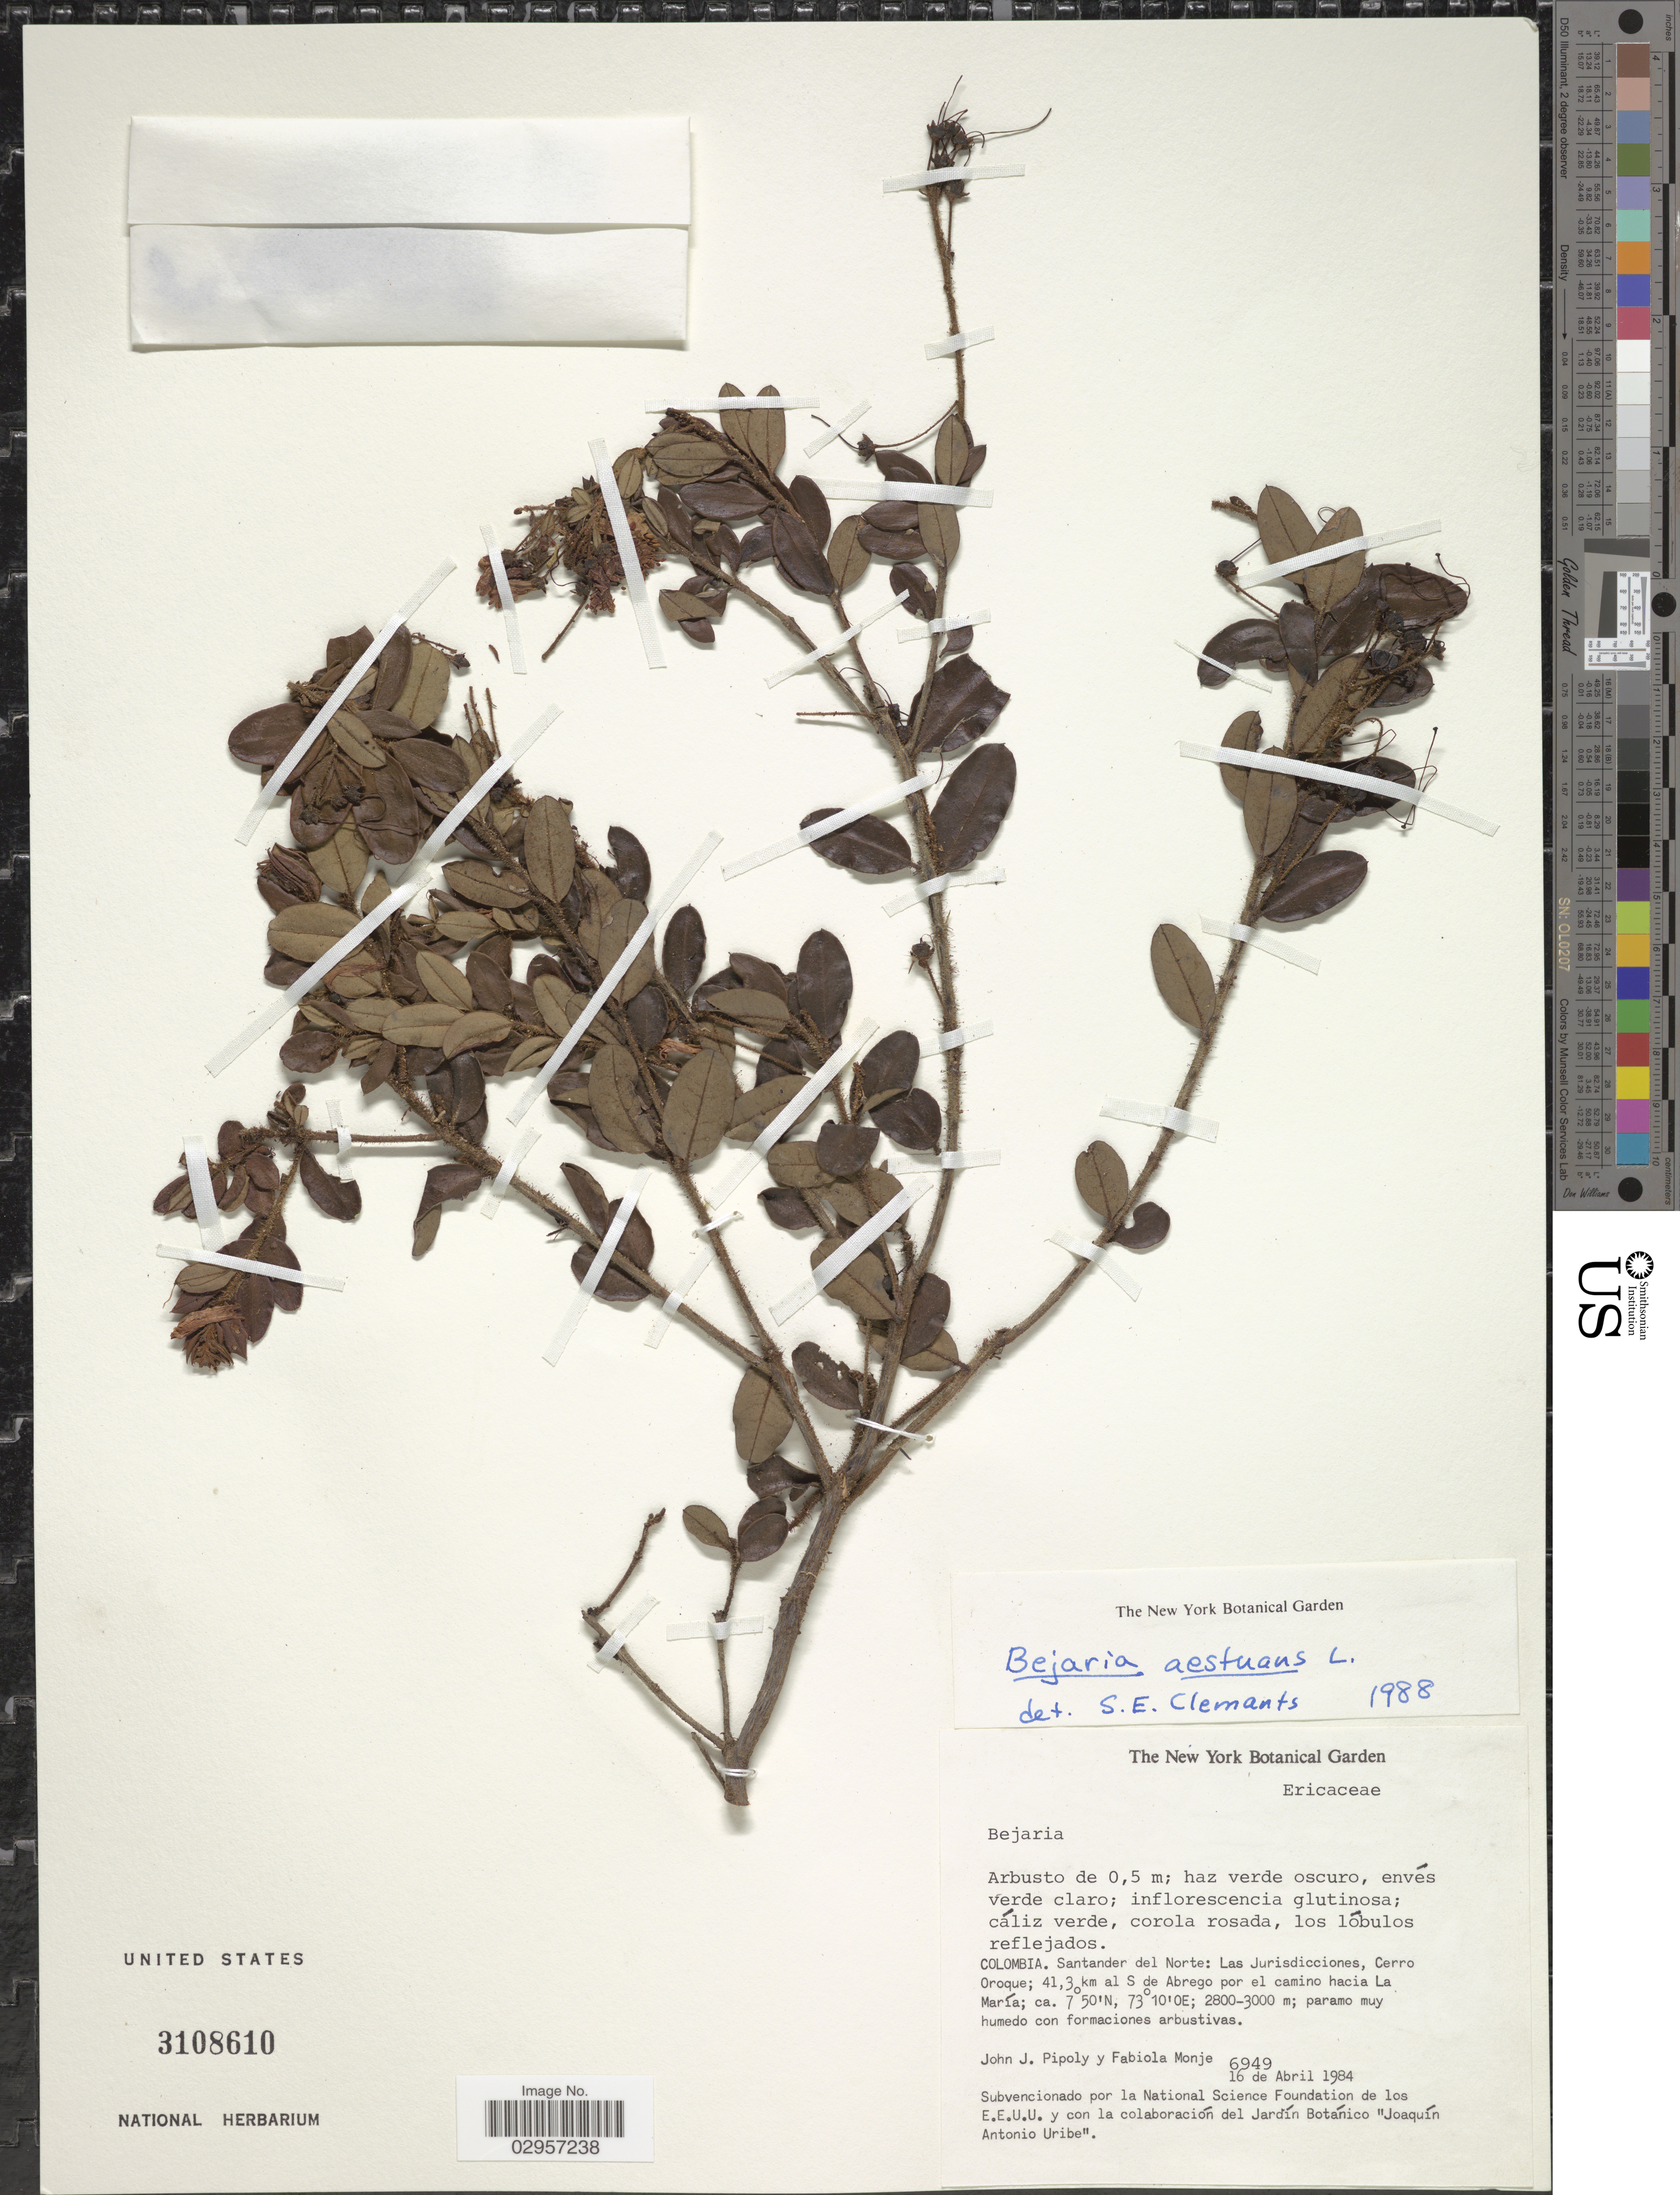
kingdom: Plantae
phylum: Tracheophyta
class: Magnoliopsida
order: Ericales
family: Ericaceae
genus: Befaria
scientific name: Befaria aestuans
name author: Mutis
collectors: J. J. Pipoly & F. Monje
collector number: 6949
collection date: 1984-04-16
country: Colombia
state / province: Norte de Santander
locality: Santander del Norte: Las Jurisdicciones, Cerro Oroque; 41,3 km al S de Abrego por el camino hacia La María.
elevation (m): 2800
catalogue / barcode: US 3108610